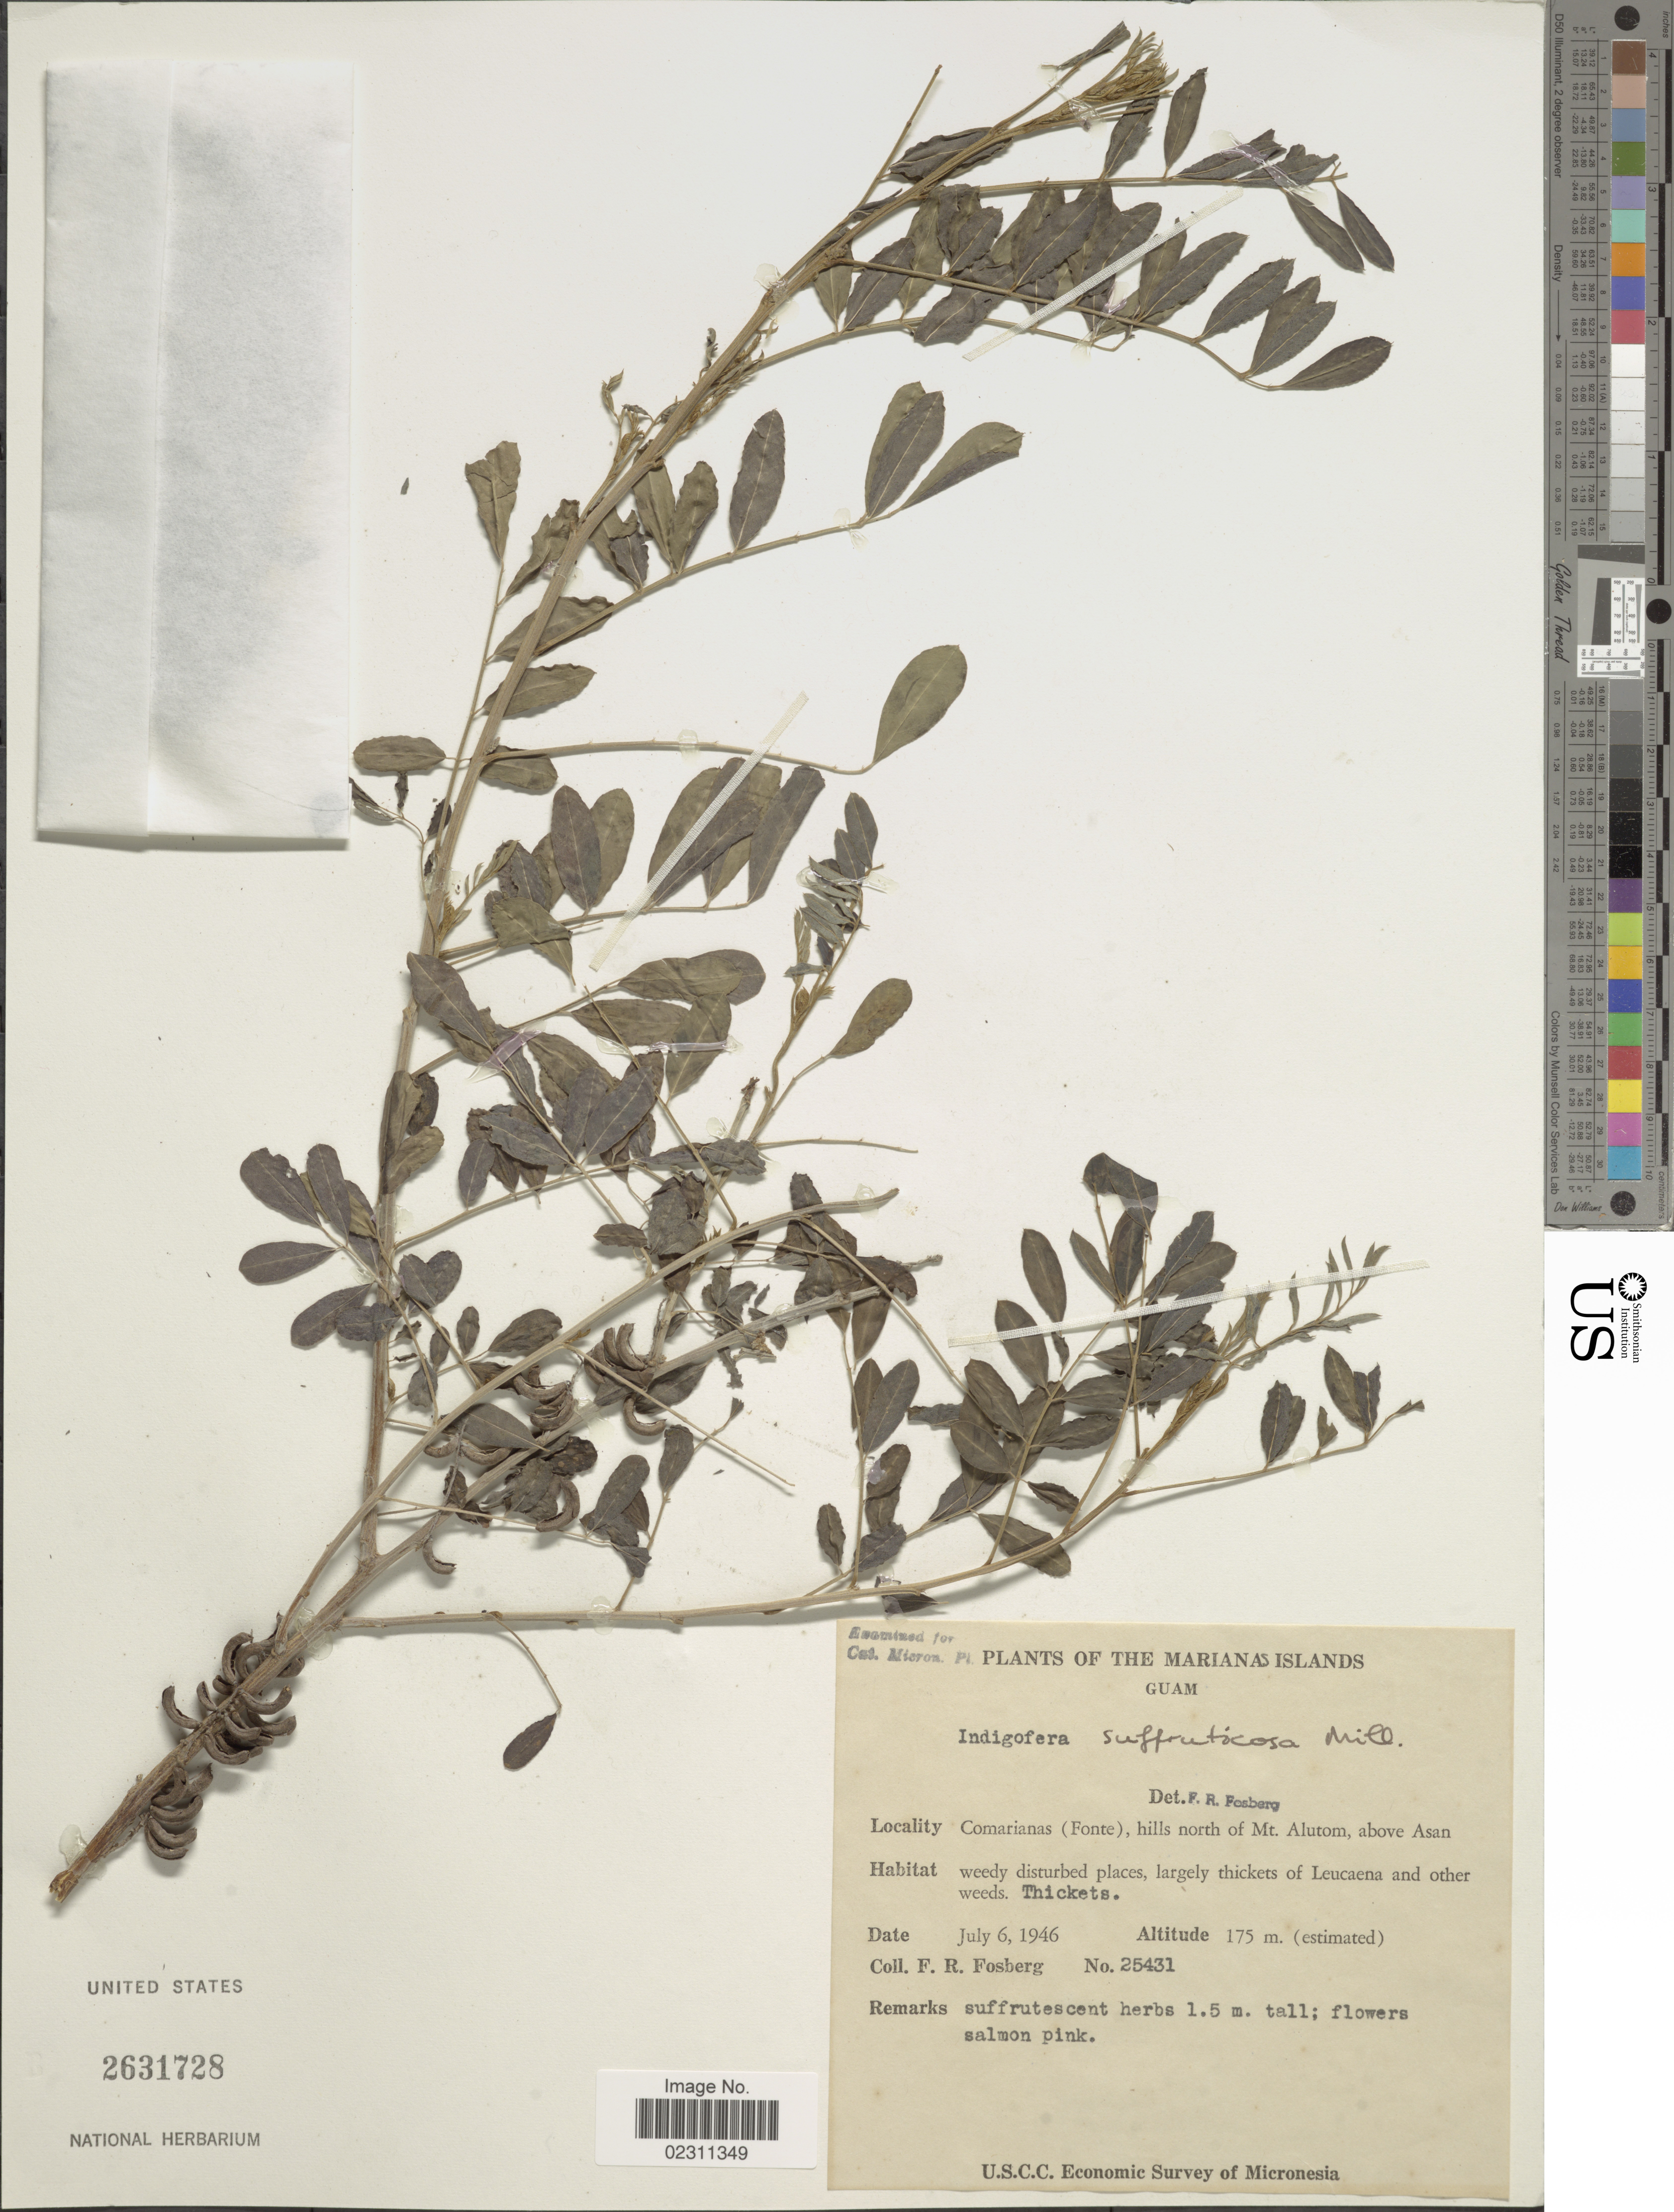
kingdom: Plantae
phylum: Tracheophyta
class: Magnoliopsida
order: Fabales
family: Fabaceae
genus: Indigofera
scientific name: Indigofera suffruticosa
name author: Mill.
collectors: F. R. Fosberg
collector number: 25431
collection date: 1946-07-06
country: Guam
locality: Marianas Islands. Comarianas (Fonte), hills north of Mt. Alutom, above San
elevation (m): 175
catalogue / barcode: US 2631728